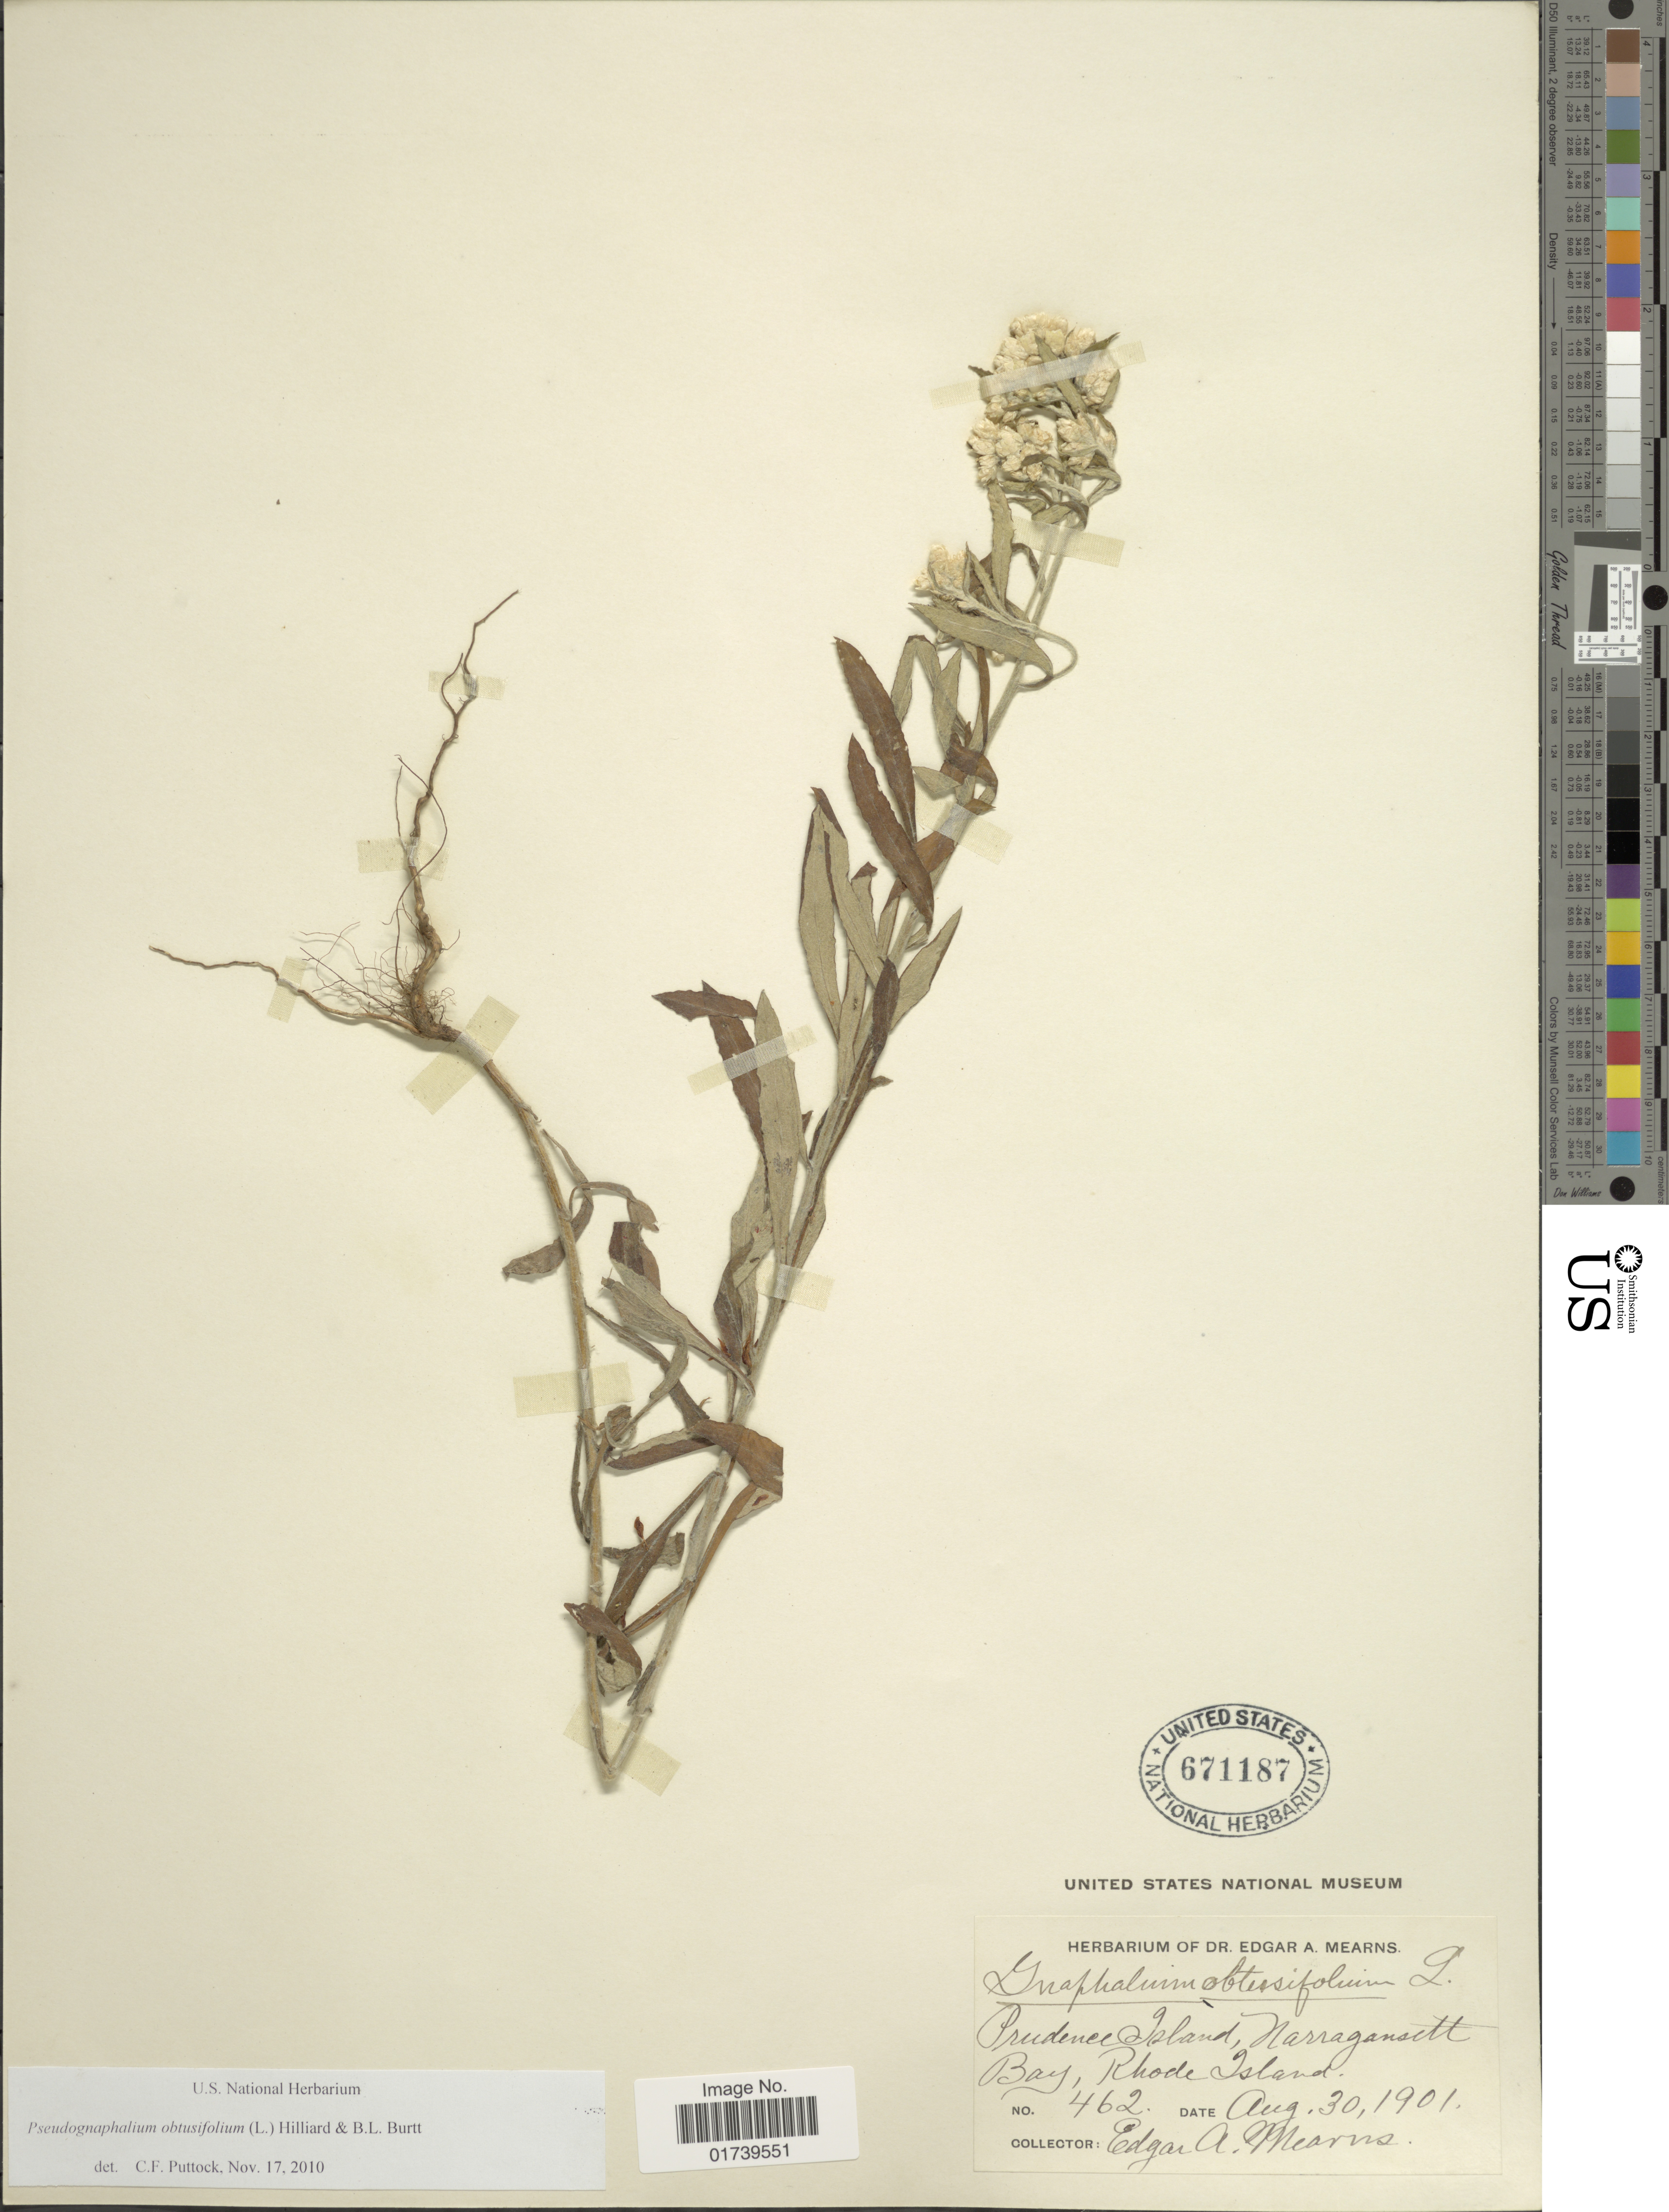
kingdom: Plantae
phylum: Tracheophyta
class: Magnoliopsida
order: Asterales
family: Asteraceae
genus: Pseudognaphalium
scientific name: Pseudognaphalium obtusifolium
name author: (L.) Hilliard & B.L. Burtt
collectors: E. A. Mearns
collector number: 462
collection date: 1901-08-30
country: United States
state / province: Rhode Island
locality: Prudence Island, Narragansett Bay.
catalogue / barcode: US 671187